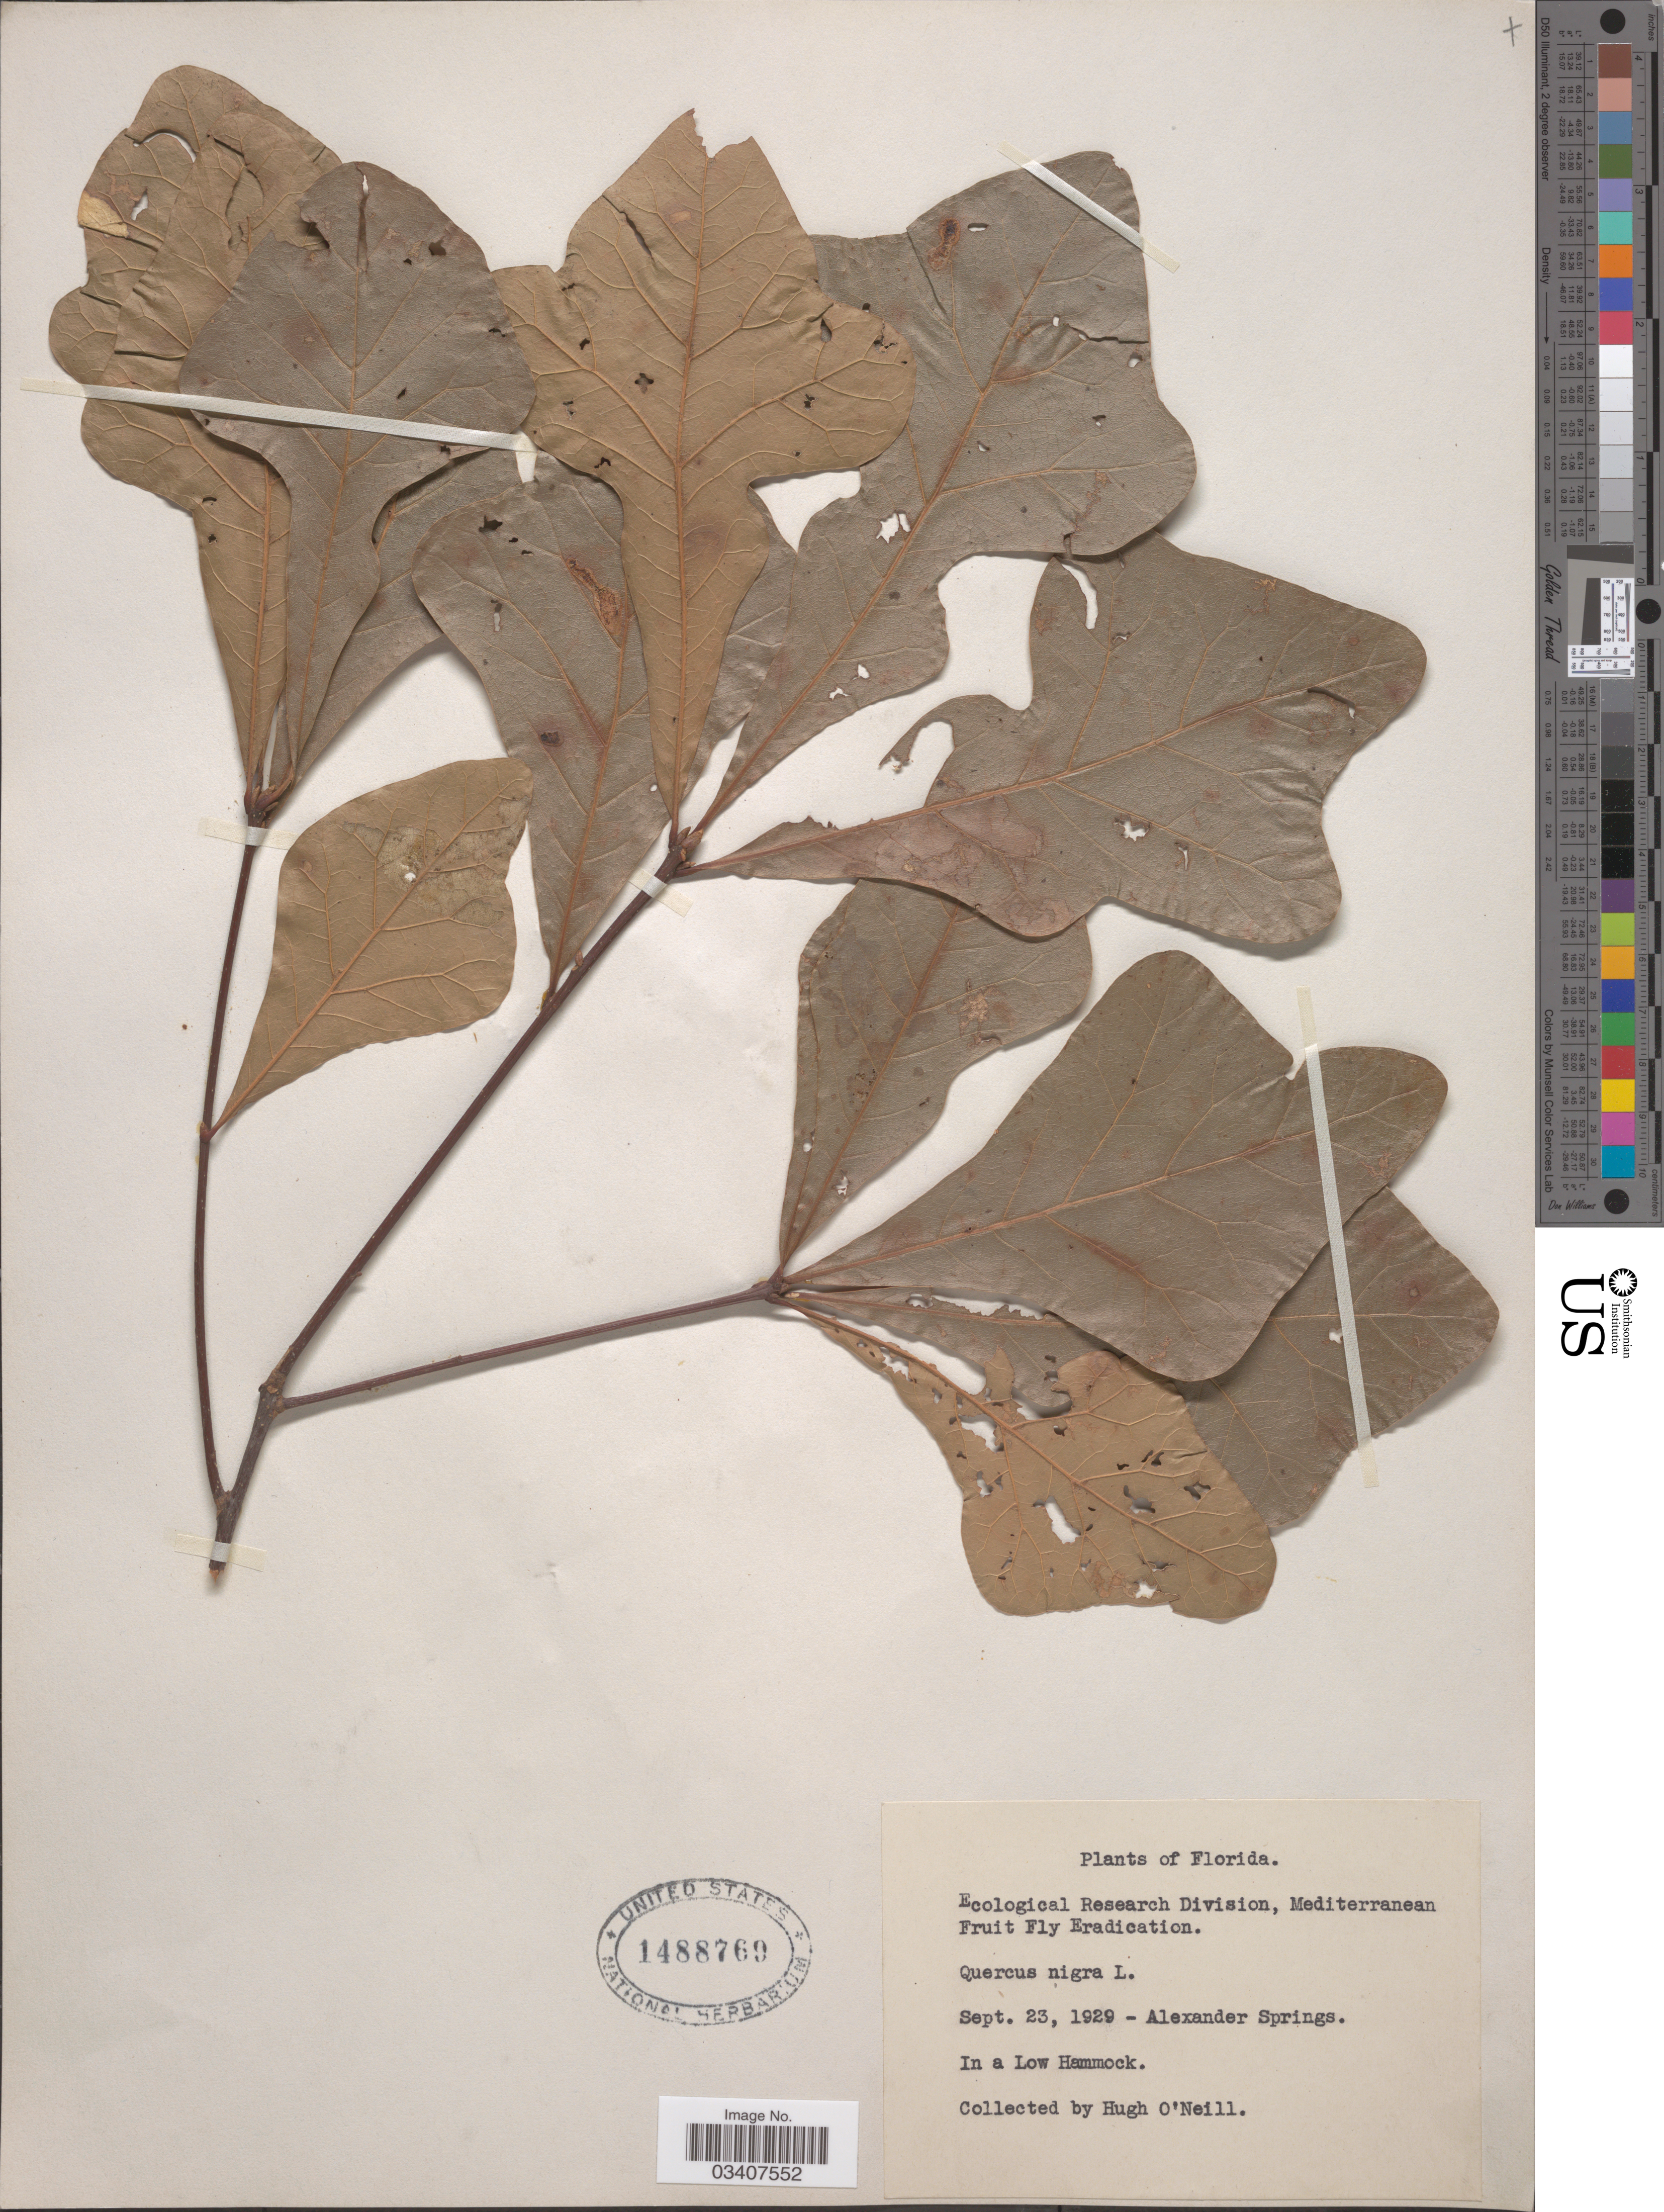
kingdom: Plantae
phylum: Tracheophyta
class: Magnoliopsida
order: Fagales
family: Fagaceae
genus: Quercus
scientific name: Quercus nigra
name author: L.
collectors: H. O'Neill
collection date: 1929-09-23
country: United States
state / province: Florida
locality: Alexander Springs. In a Low Hammock.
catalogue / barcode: US 1488769